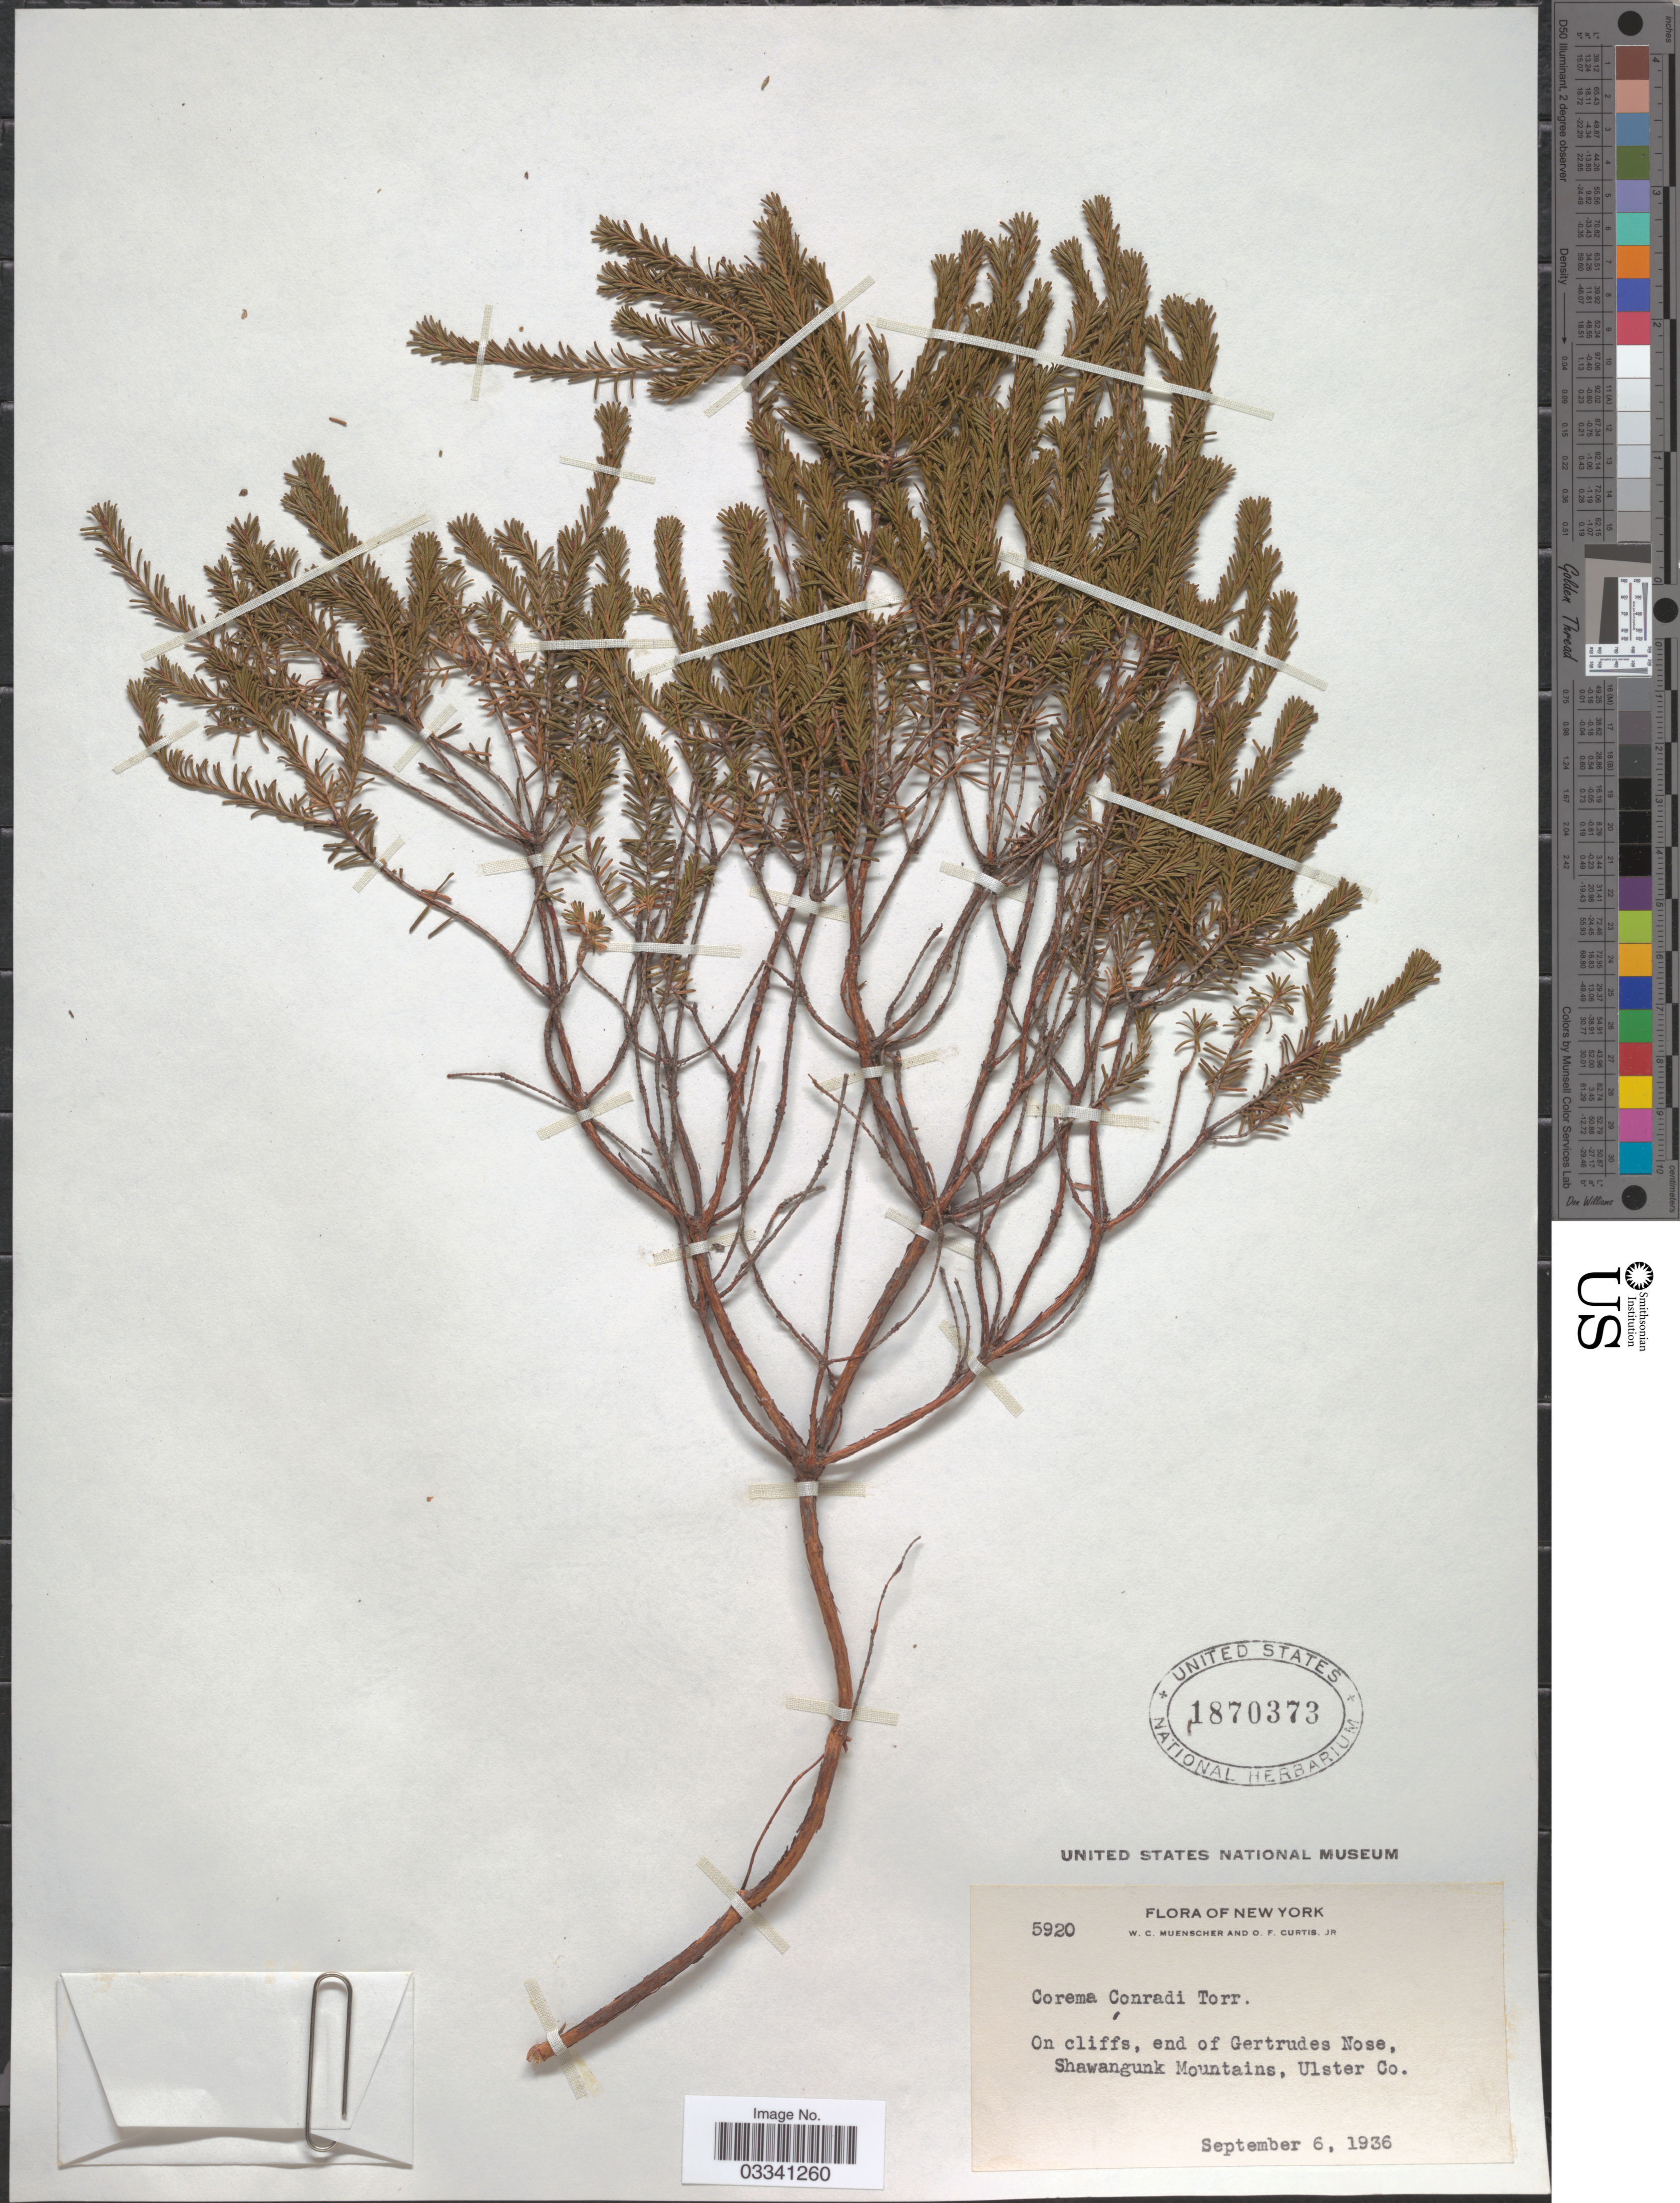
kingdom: Plantae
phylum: Tracheophyta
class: Magnoliopsida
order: Ericales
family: Ericaceae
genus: Corema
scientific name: Corema conradii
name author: Torr.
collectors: W. Muenscher & O. Curtis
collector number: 5920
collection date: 1936-09-06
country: United States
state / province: New York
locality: On cliffs, end of Gertrudes Nose, Shawangunk Mountains, Ulster Co.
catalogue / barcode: US 1870373